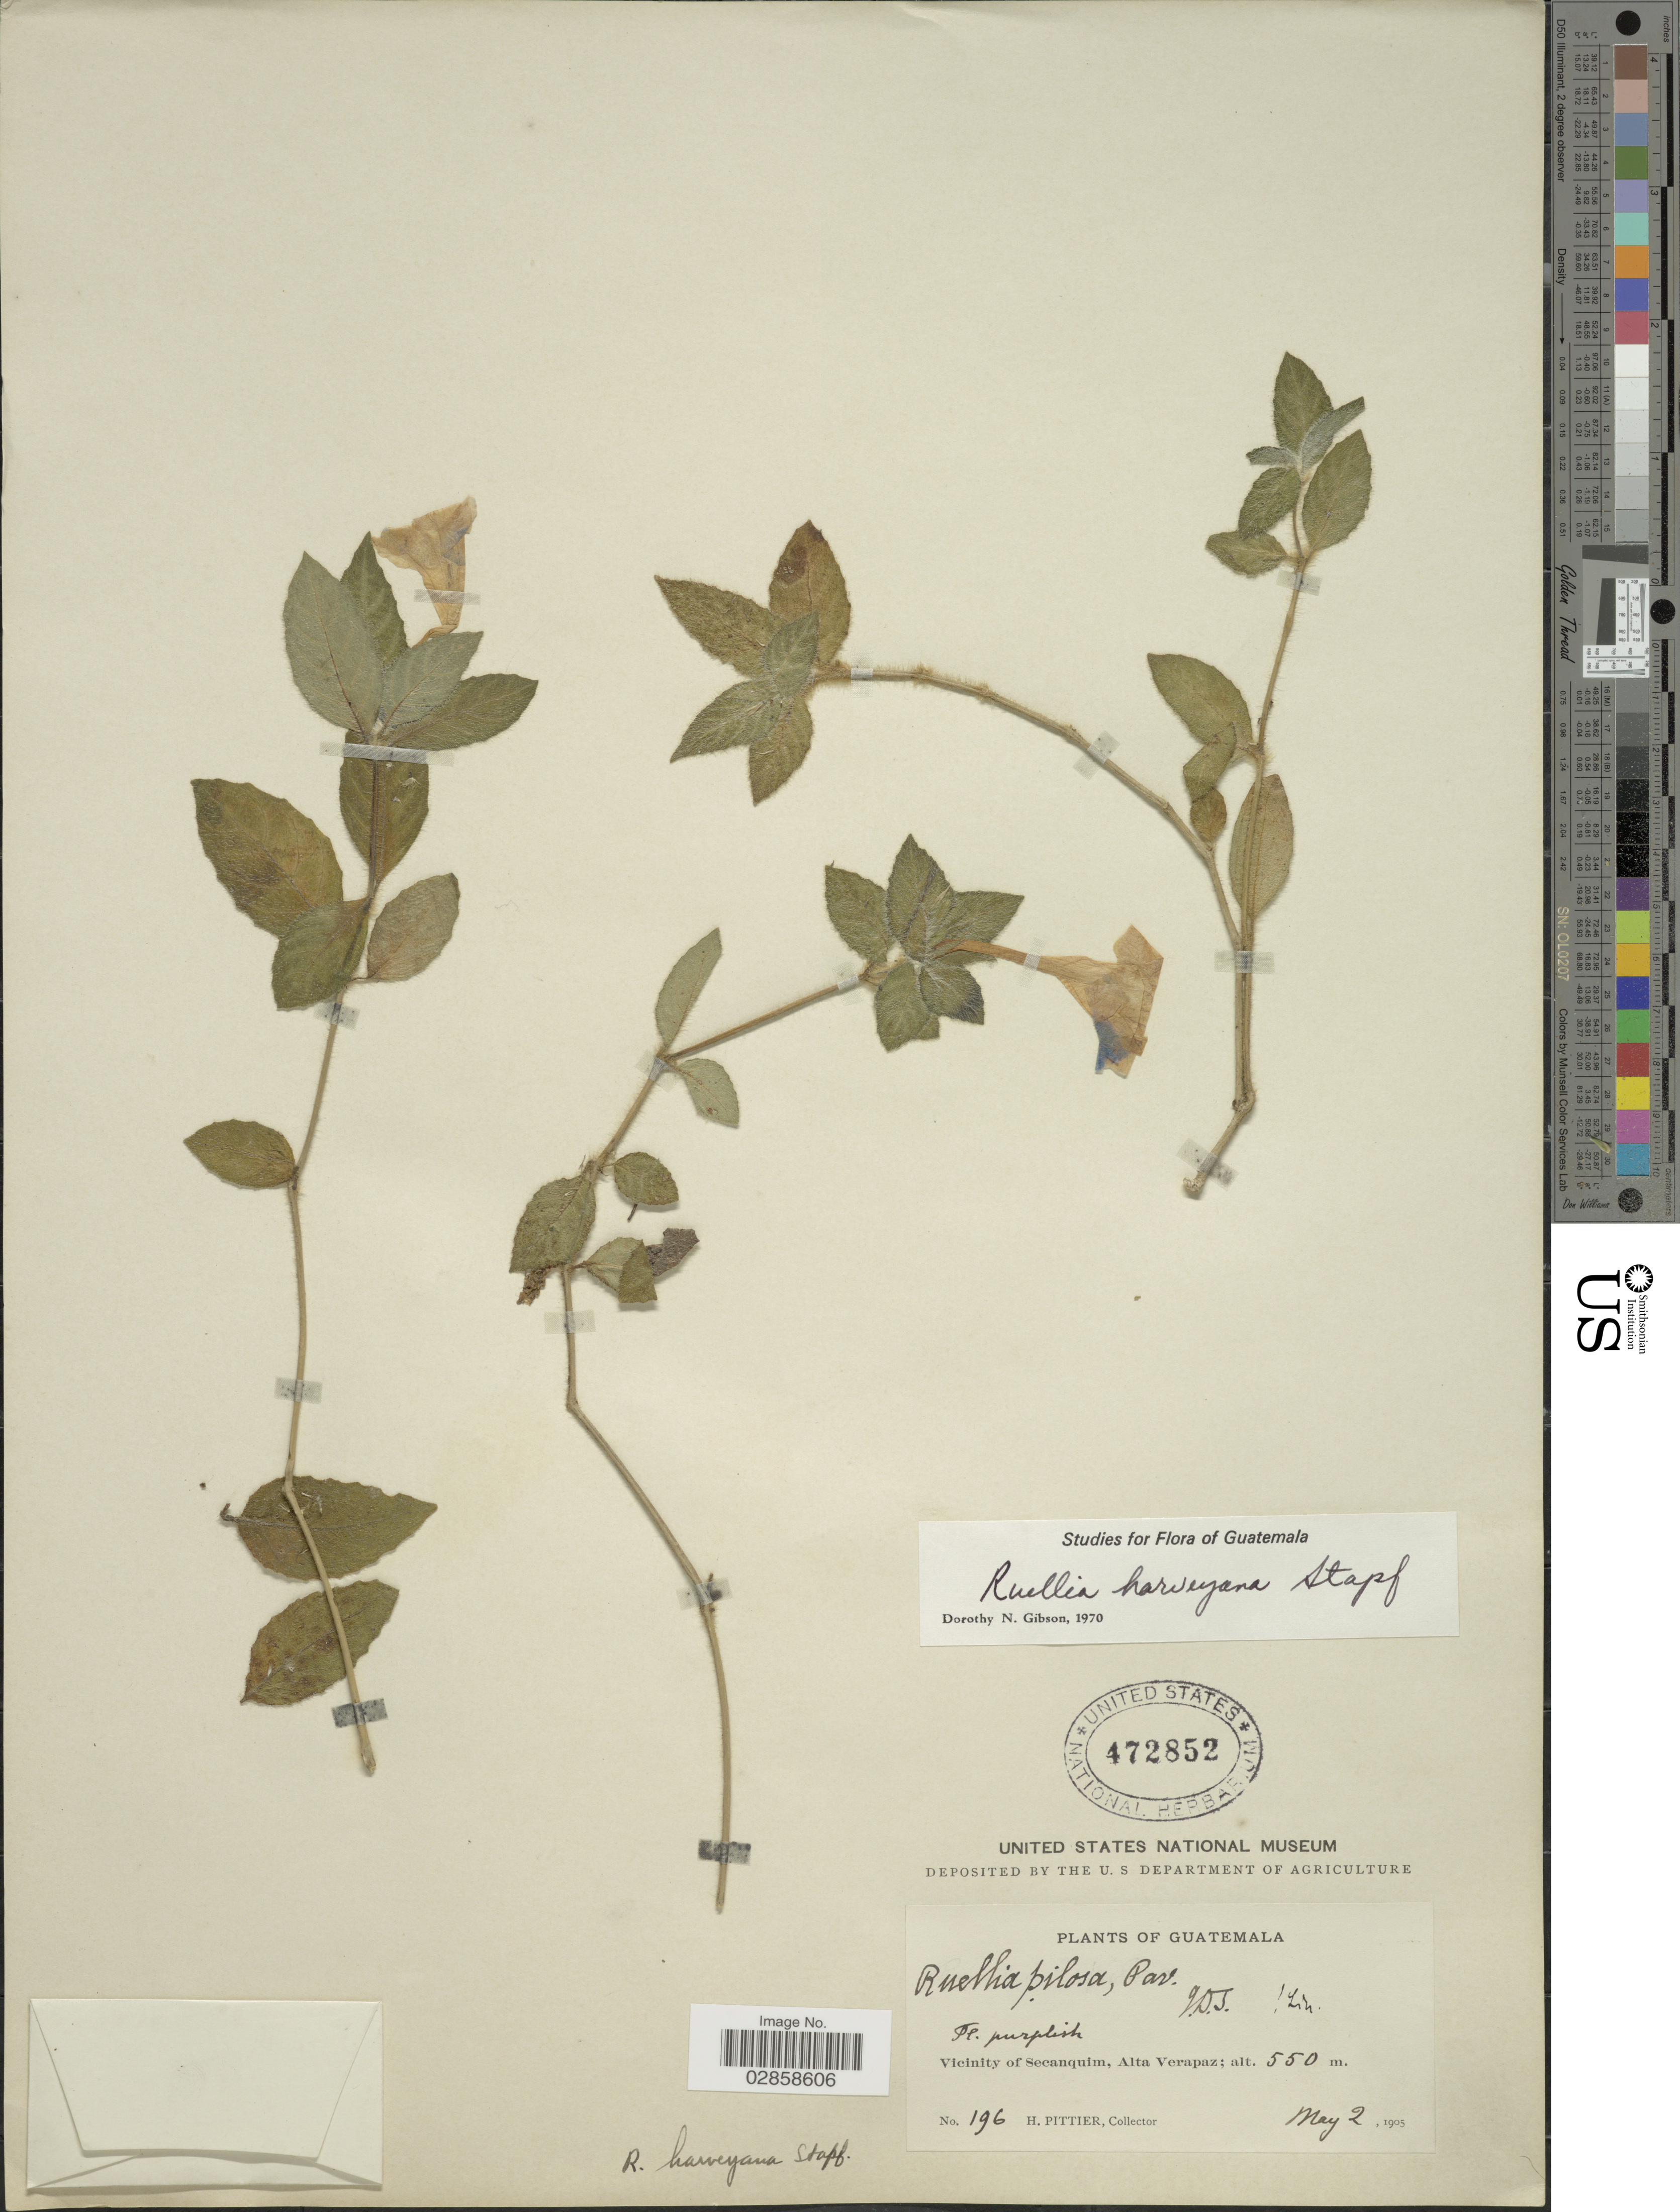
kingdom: Plantae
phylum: Tracheophyta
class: Magnoliopsida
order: Lamiales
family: Acanthaceae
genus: Ruellia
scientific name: Ruellia harveyana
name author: Stapf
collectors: H. F. Pittier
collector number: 196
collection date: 1905-05-02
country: Guatemala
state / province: Alta Verapaz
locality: Vicinity of Secanquim.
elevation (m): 550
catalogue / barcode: US 472852